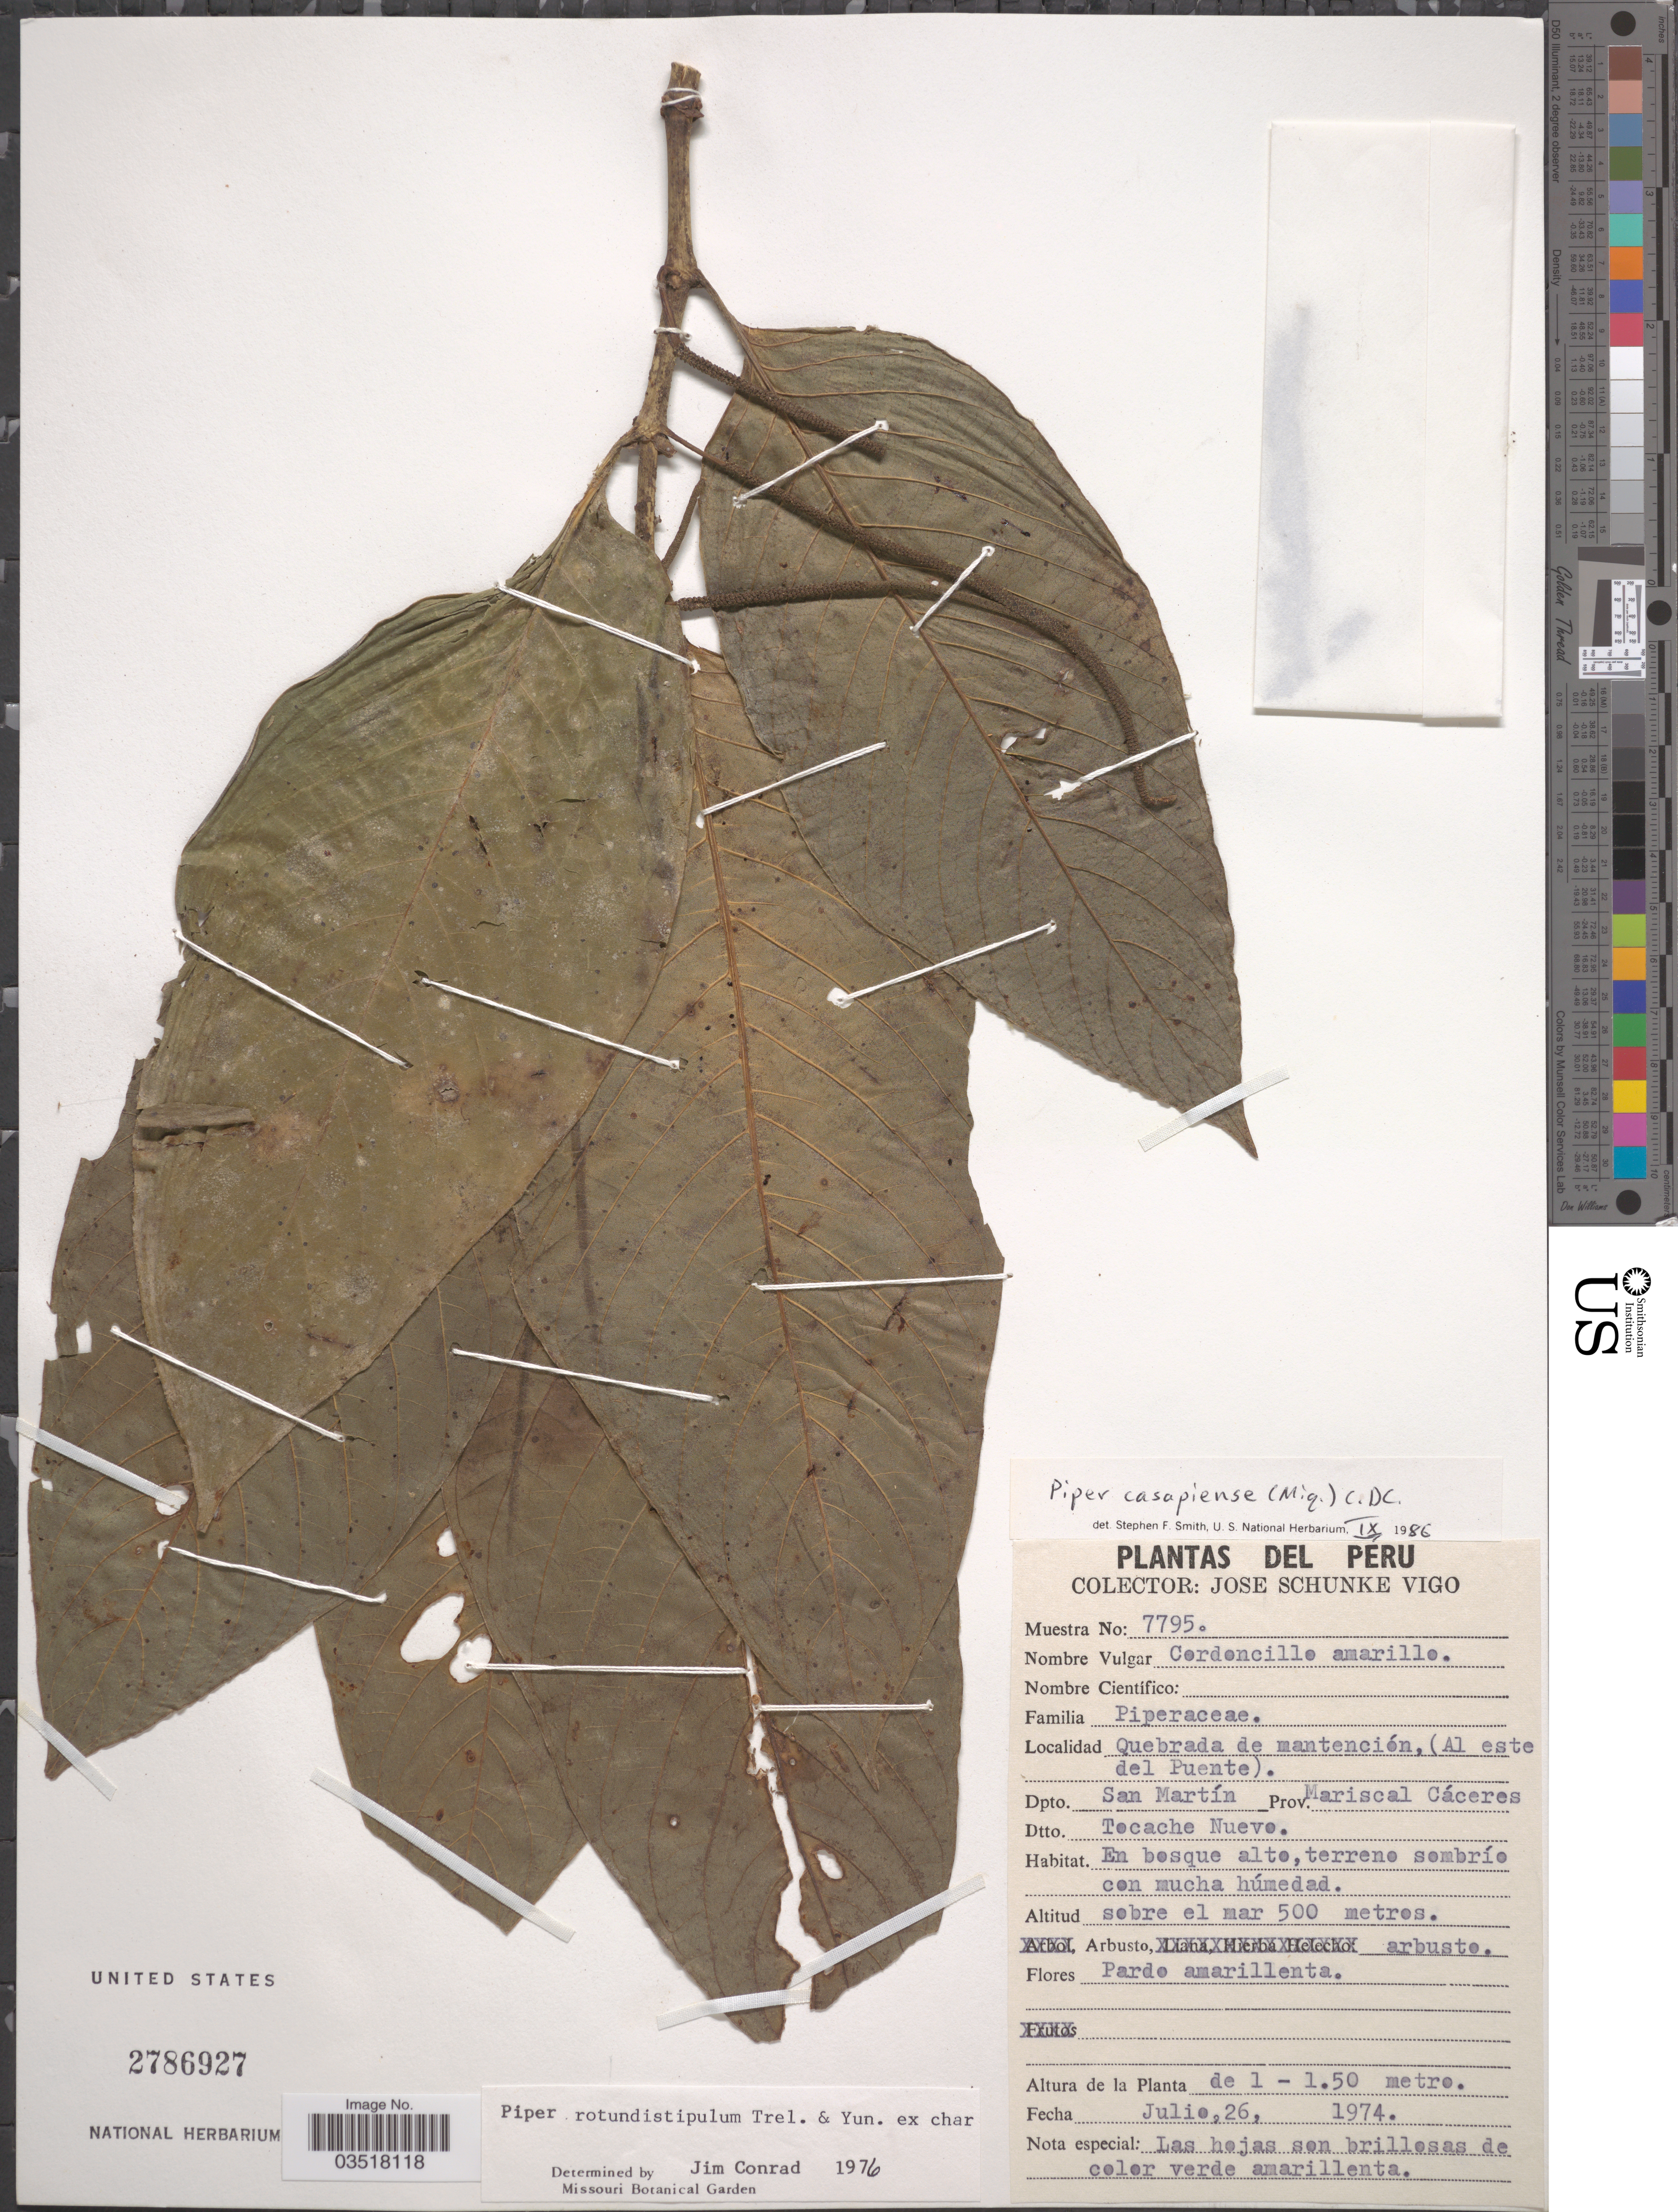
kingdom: Plantae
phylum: Tracheophyta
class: Magnoliopsida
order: Piperales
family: Piperaceae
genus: Piper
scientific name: Piper casapiense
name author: C. DC.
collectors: J. Schunke Vigo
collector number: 7795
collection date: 1974-07-26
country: Peru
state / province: San Martín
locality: Quebrada de mantención, (Al este del Puente). Dpto. San Martín. Prov. Mariscal Cáceres. Dtto. Tocache Nuevo.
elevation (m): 500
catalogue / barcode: US 2786927